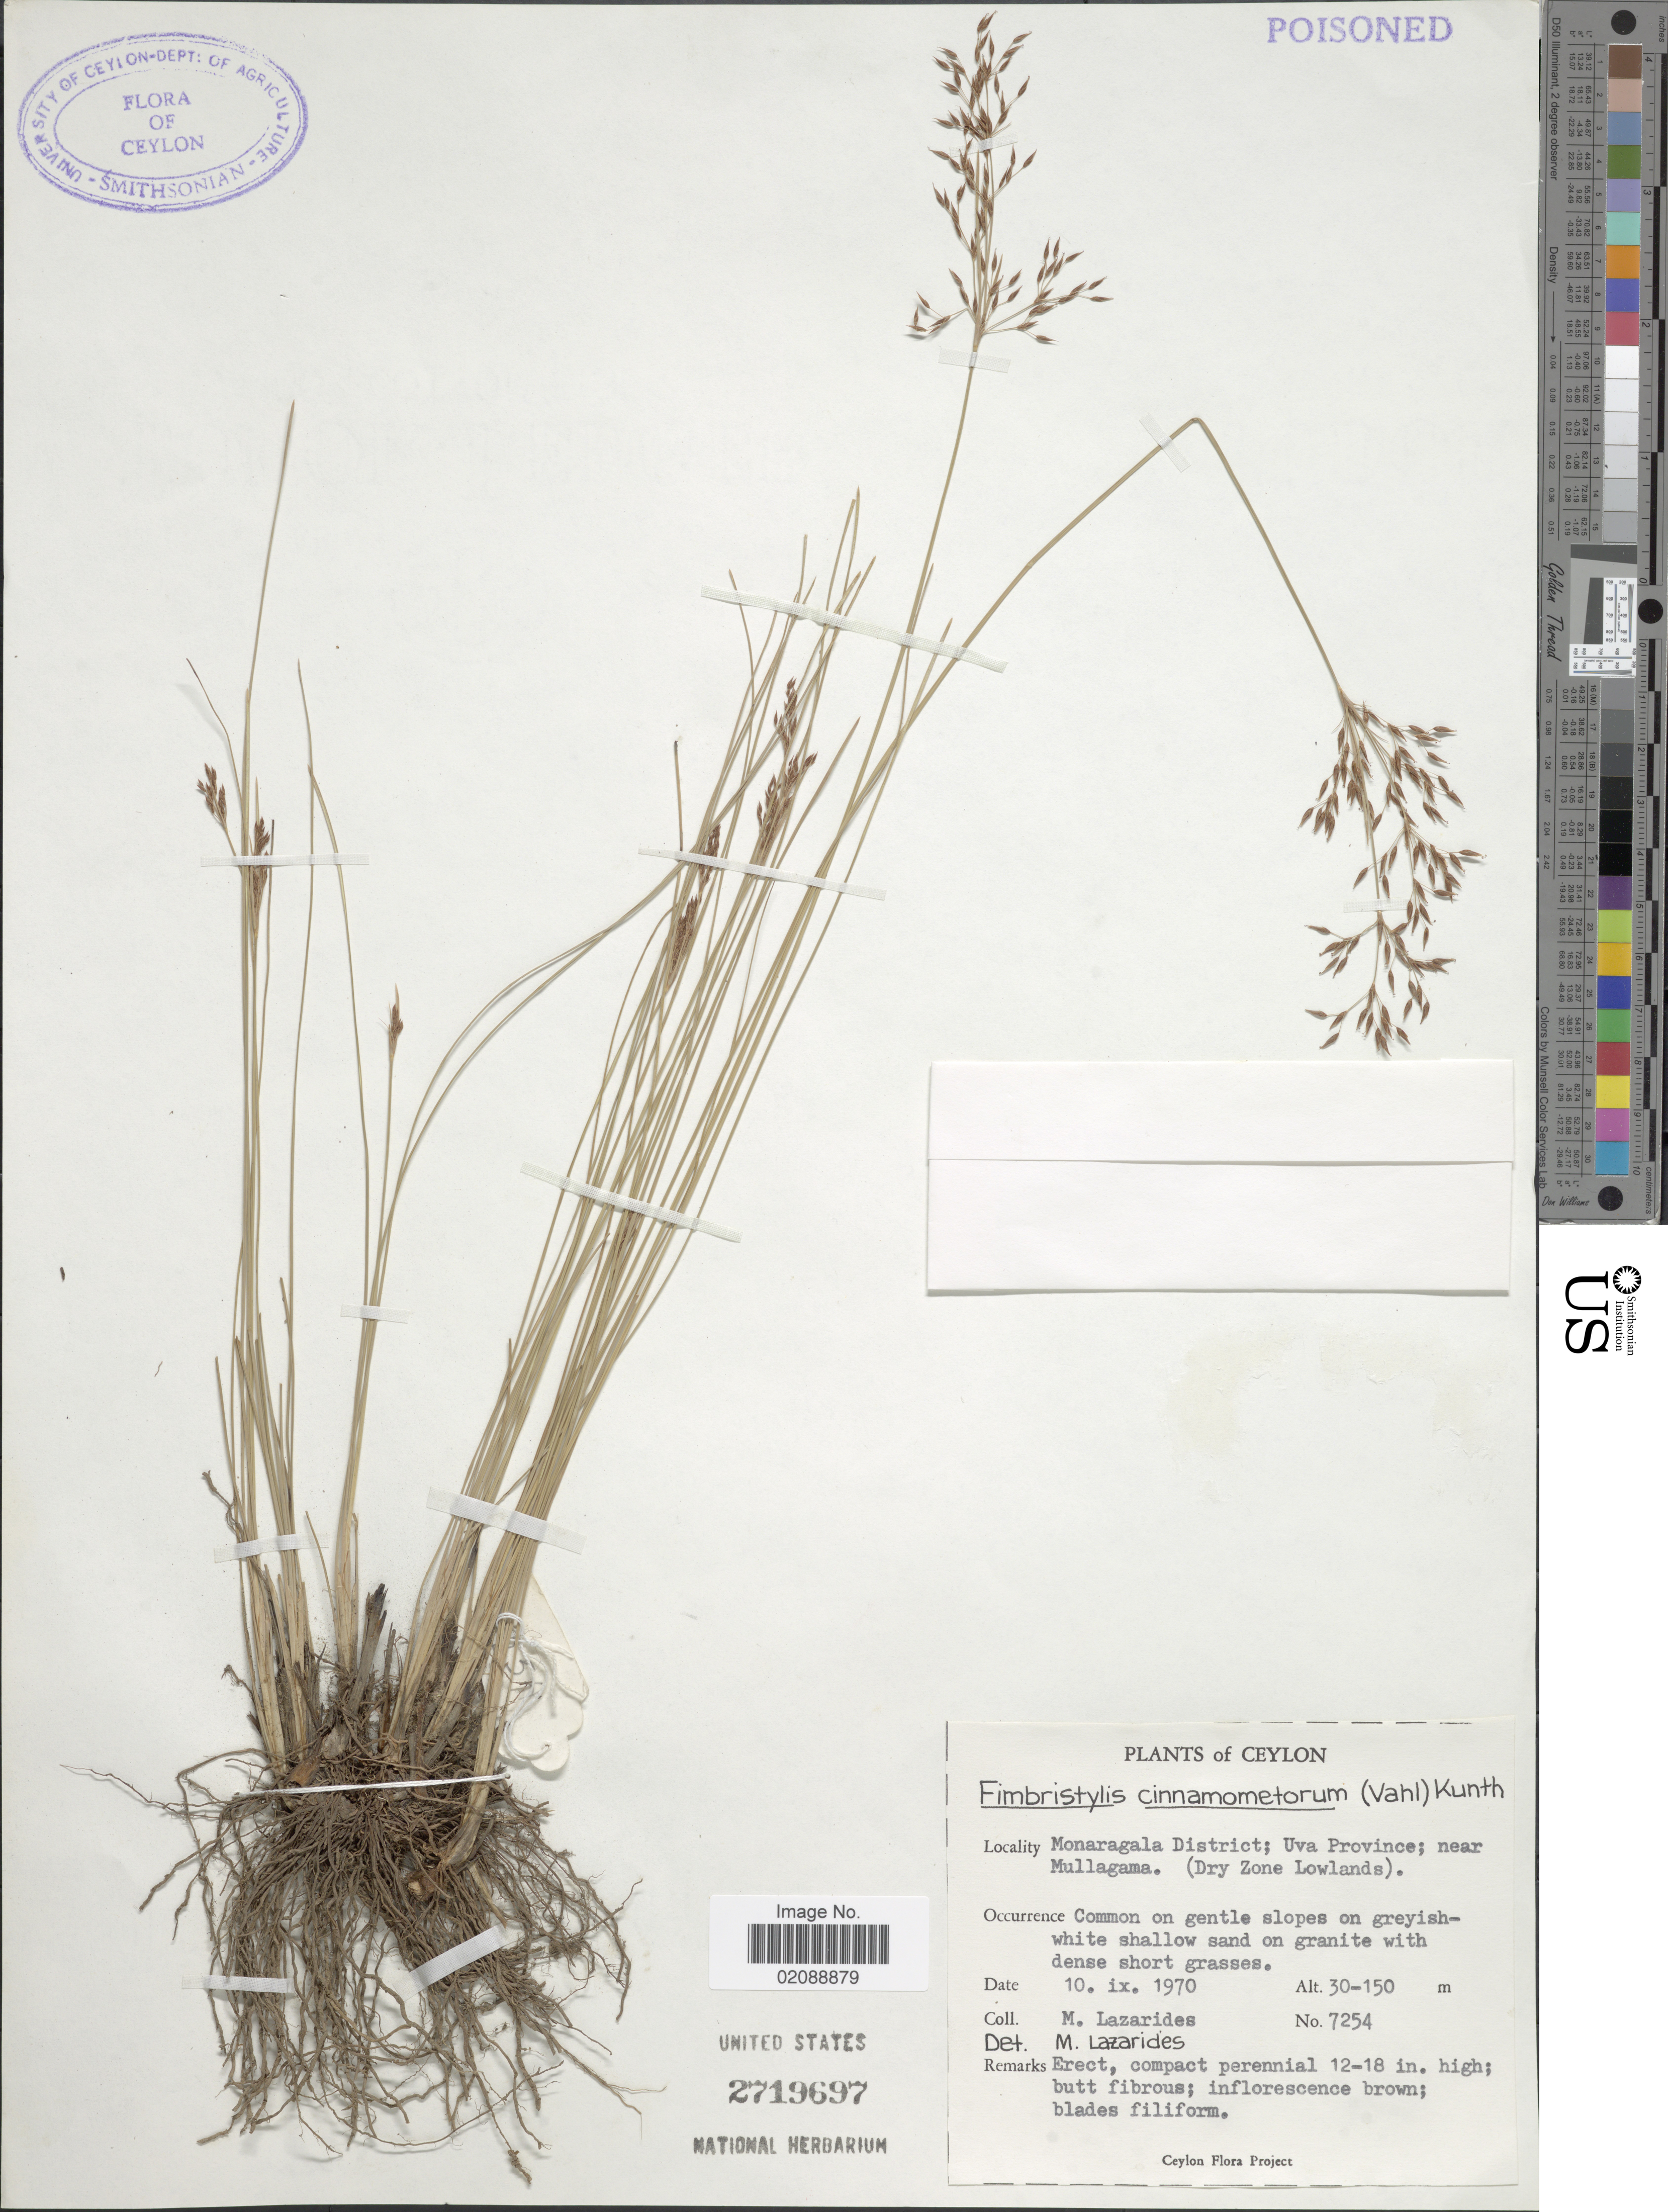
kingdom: Plantae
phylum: Tracheophyta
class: Liliopsida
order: Poales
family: Cyperaceae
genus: Fimbristylis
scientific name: Fimbristylis cinnamometorum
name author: (Vahl) Kunth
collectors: M. Lazarides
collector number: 7254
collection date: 1970-09-10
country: Sri Lanka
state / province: Uva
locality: Monaragala District; Uva Province; near Mullagama. (Dry Zone Lowlands), common on gentle slopes.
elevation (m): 30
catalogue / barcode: US 2719697